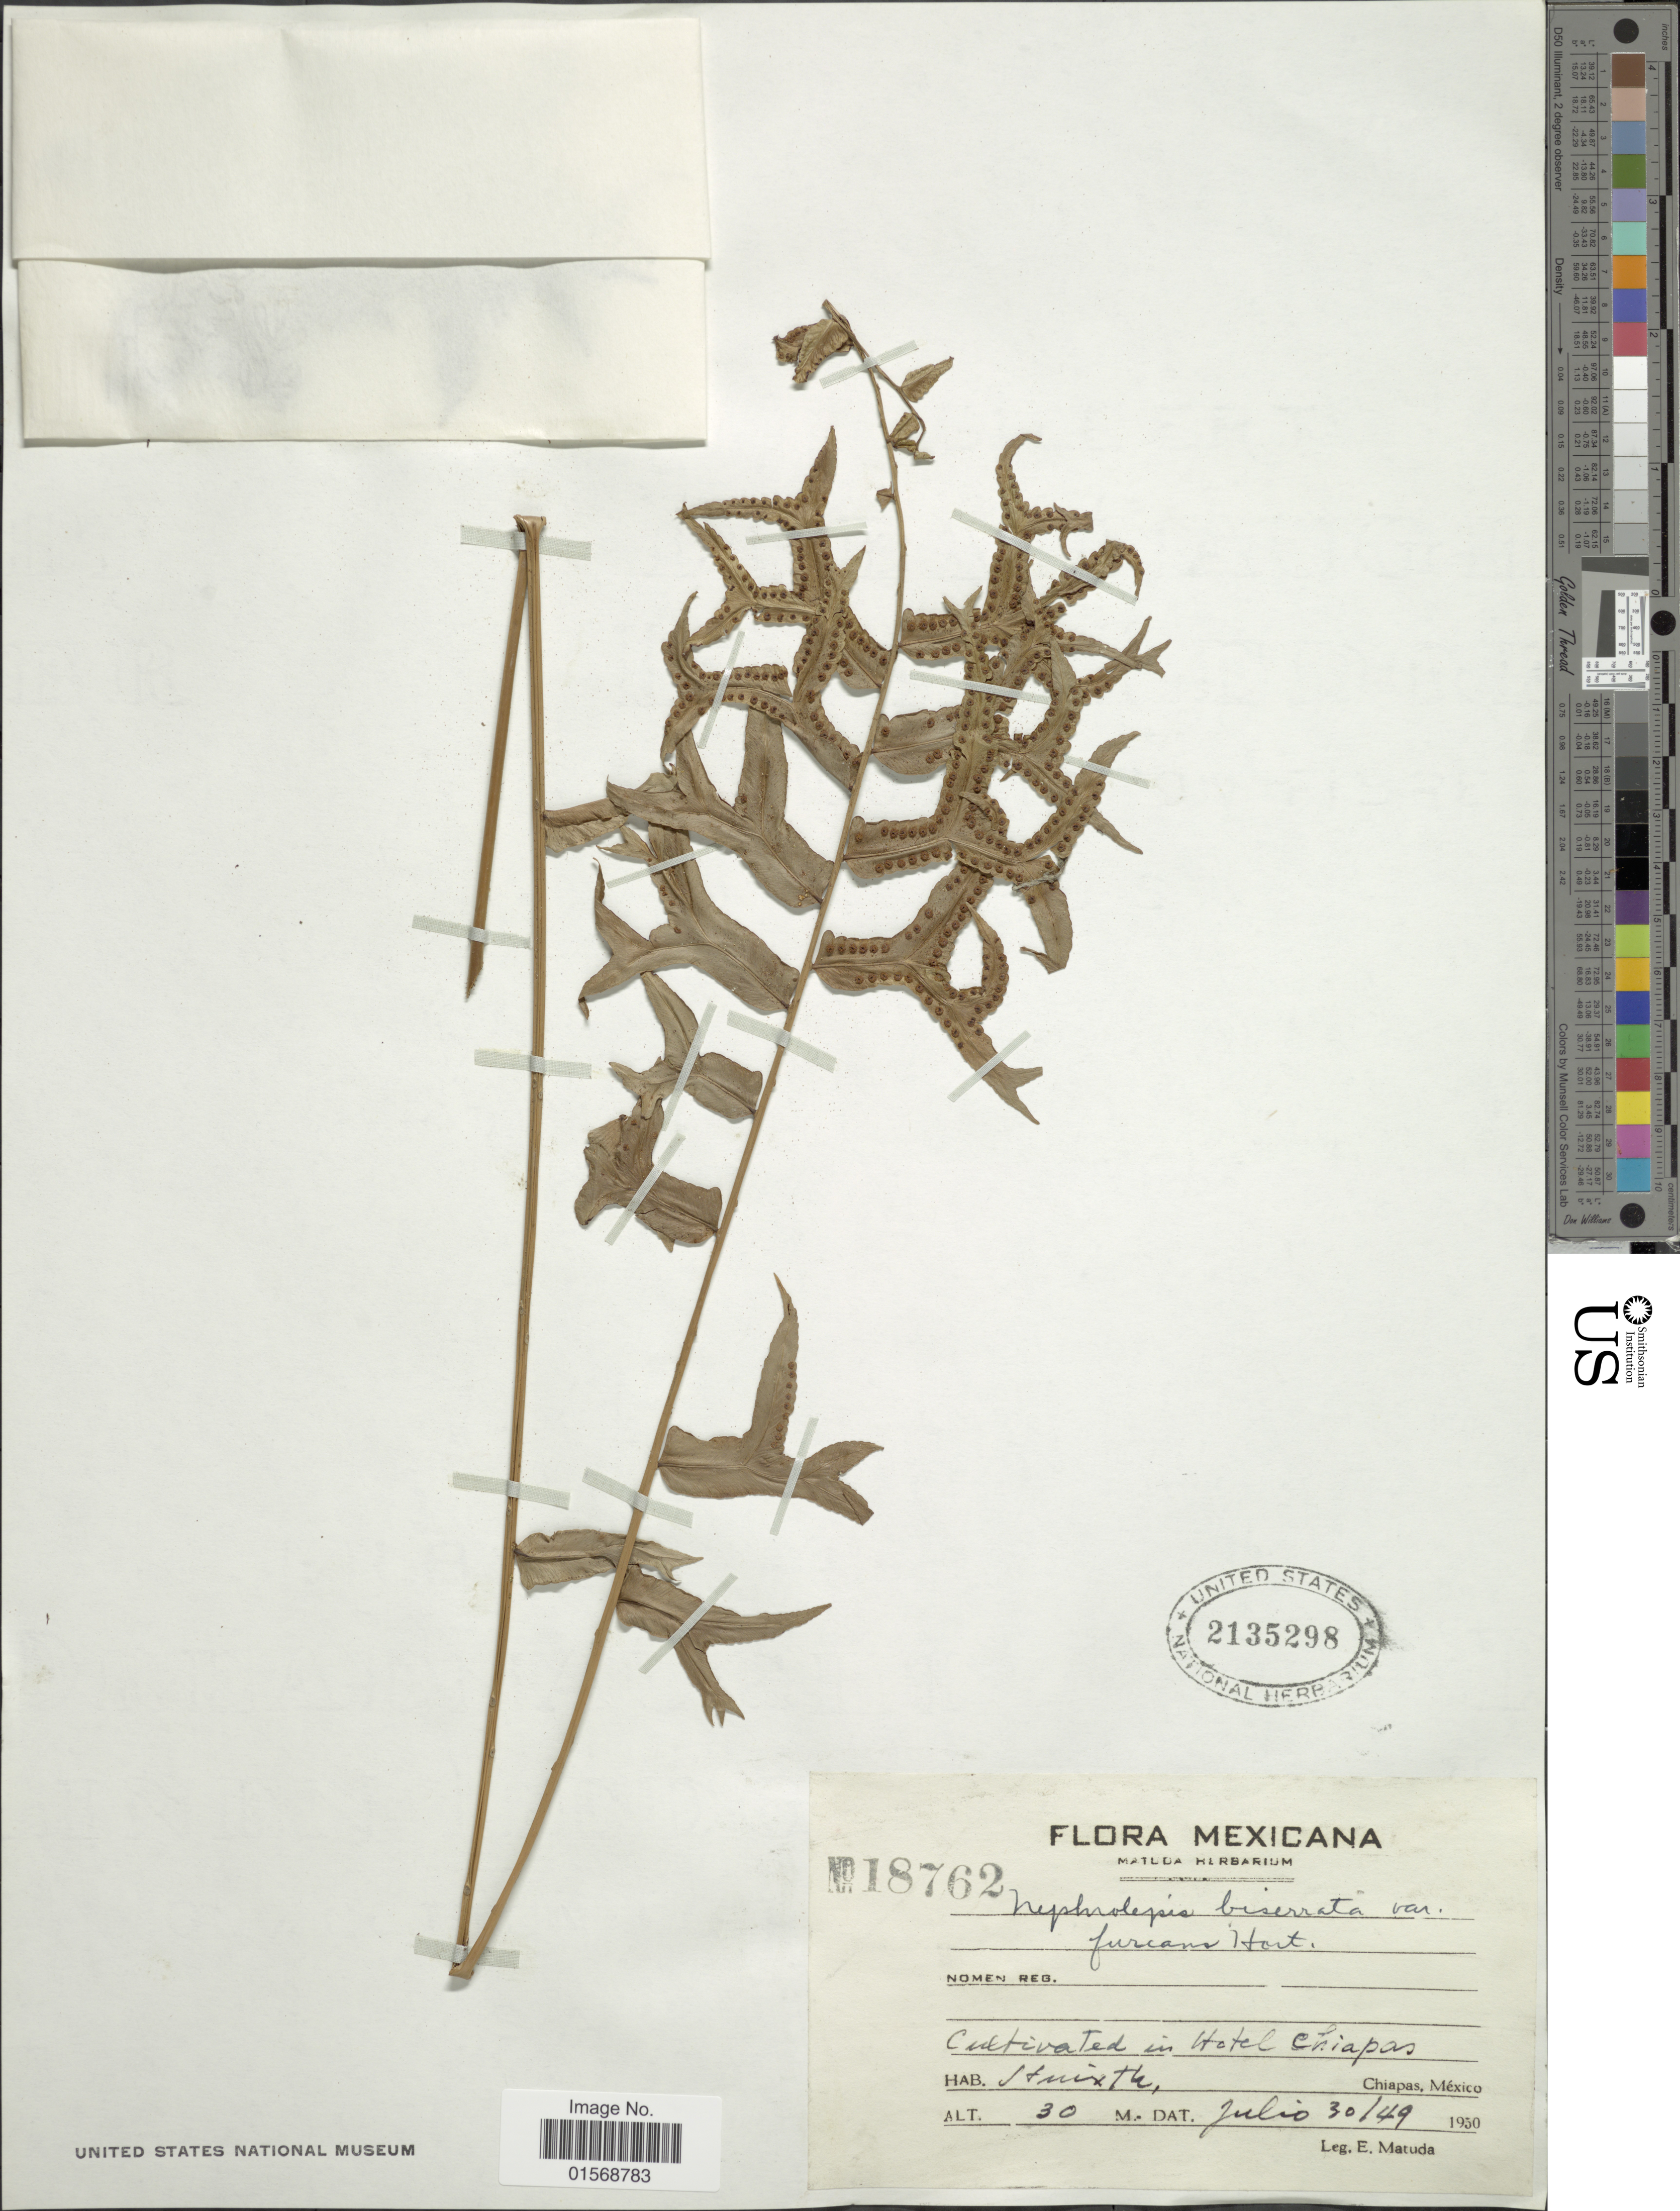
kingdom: Plantae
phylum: Tracheophyta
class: Polypodiopsida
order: Polypodiales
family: Nephrolepidaceae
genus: Nephrolepis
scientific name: Nephrolepis falcata 'Furcans'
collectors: E. Matuda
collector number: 18762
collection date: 1949-07-30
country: Mexico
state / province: Chiapas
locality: Cultivated, in Hotel Chiapas. Huixtla, Chiapas,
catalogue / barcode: US 2135298